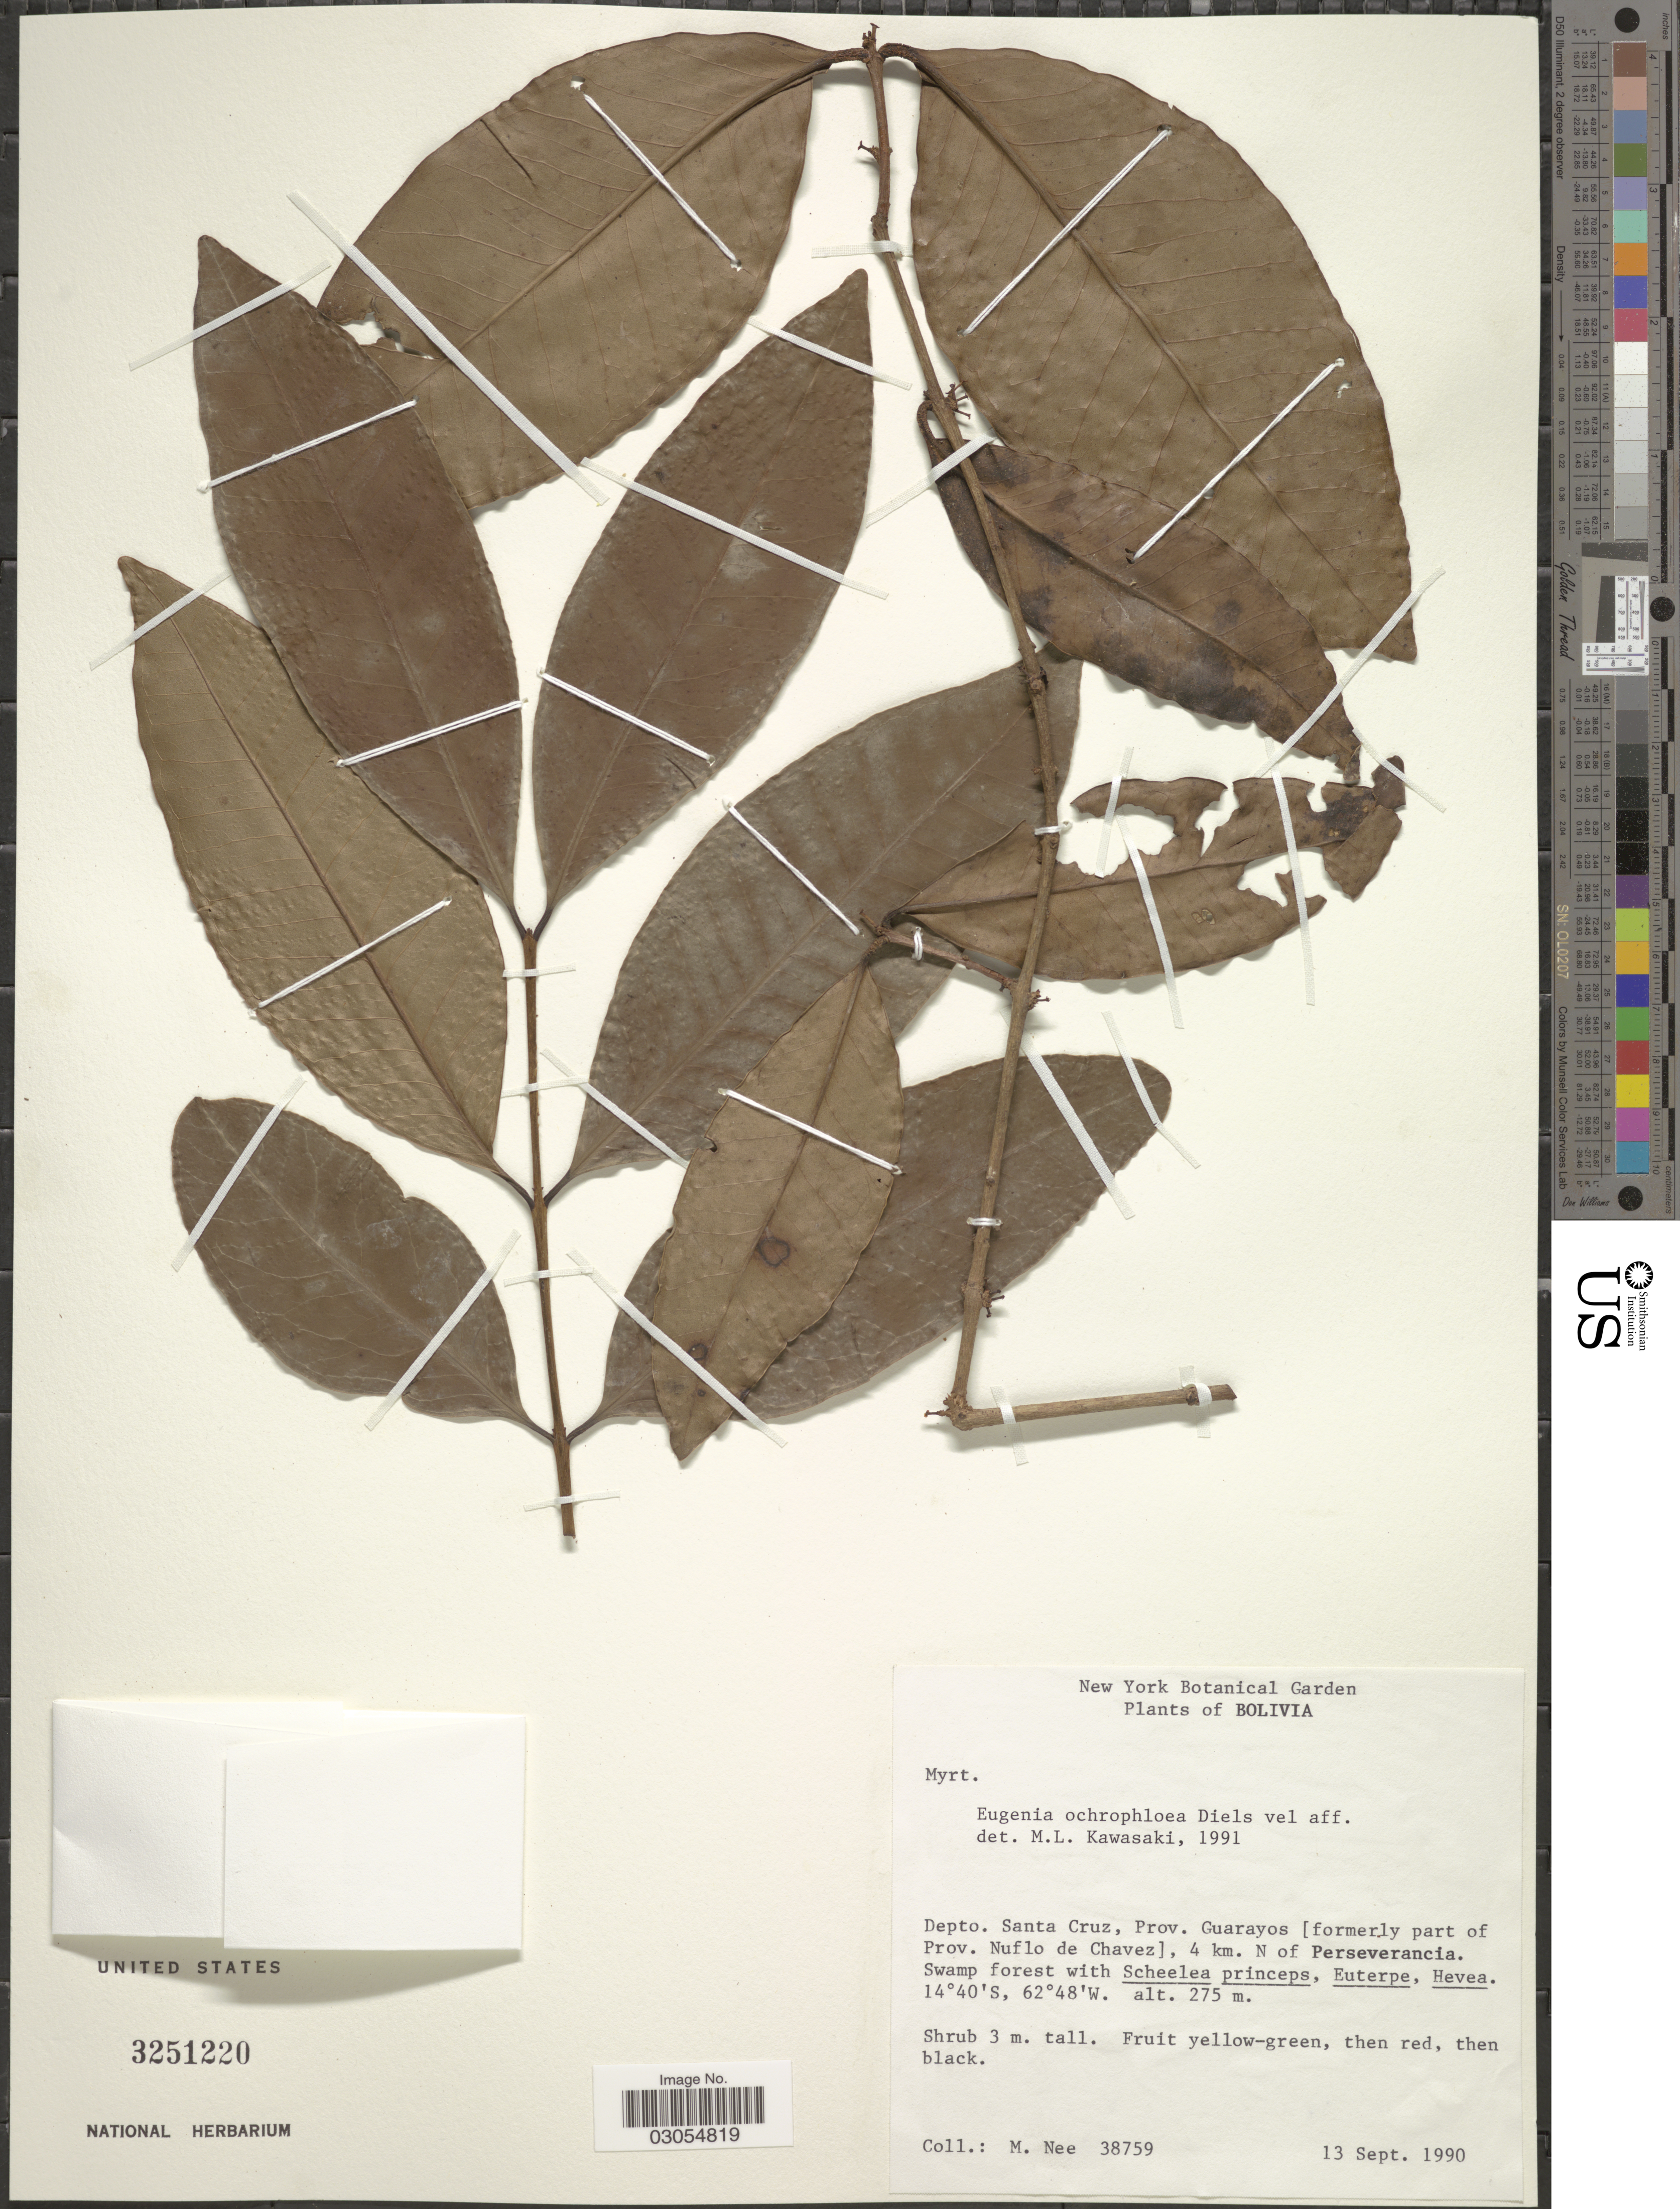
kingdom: Plantae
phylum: Tracheophyta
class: Magnoliopsida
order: Myrtales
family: Myrtaceae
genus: Eugenia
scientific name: Eugenia ochrophloea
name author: Diels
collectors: M. Nee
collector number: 38759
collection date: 1990-09-13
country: Bolivia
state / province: Santa Cruz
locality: Depto. Santa Cruz, Prov. Guarayos [formerly part of Prov. Nuflo de Chavez], 4 km. N of Perseverancia.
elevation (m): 275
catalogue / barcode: US 3251220